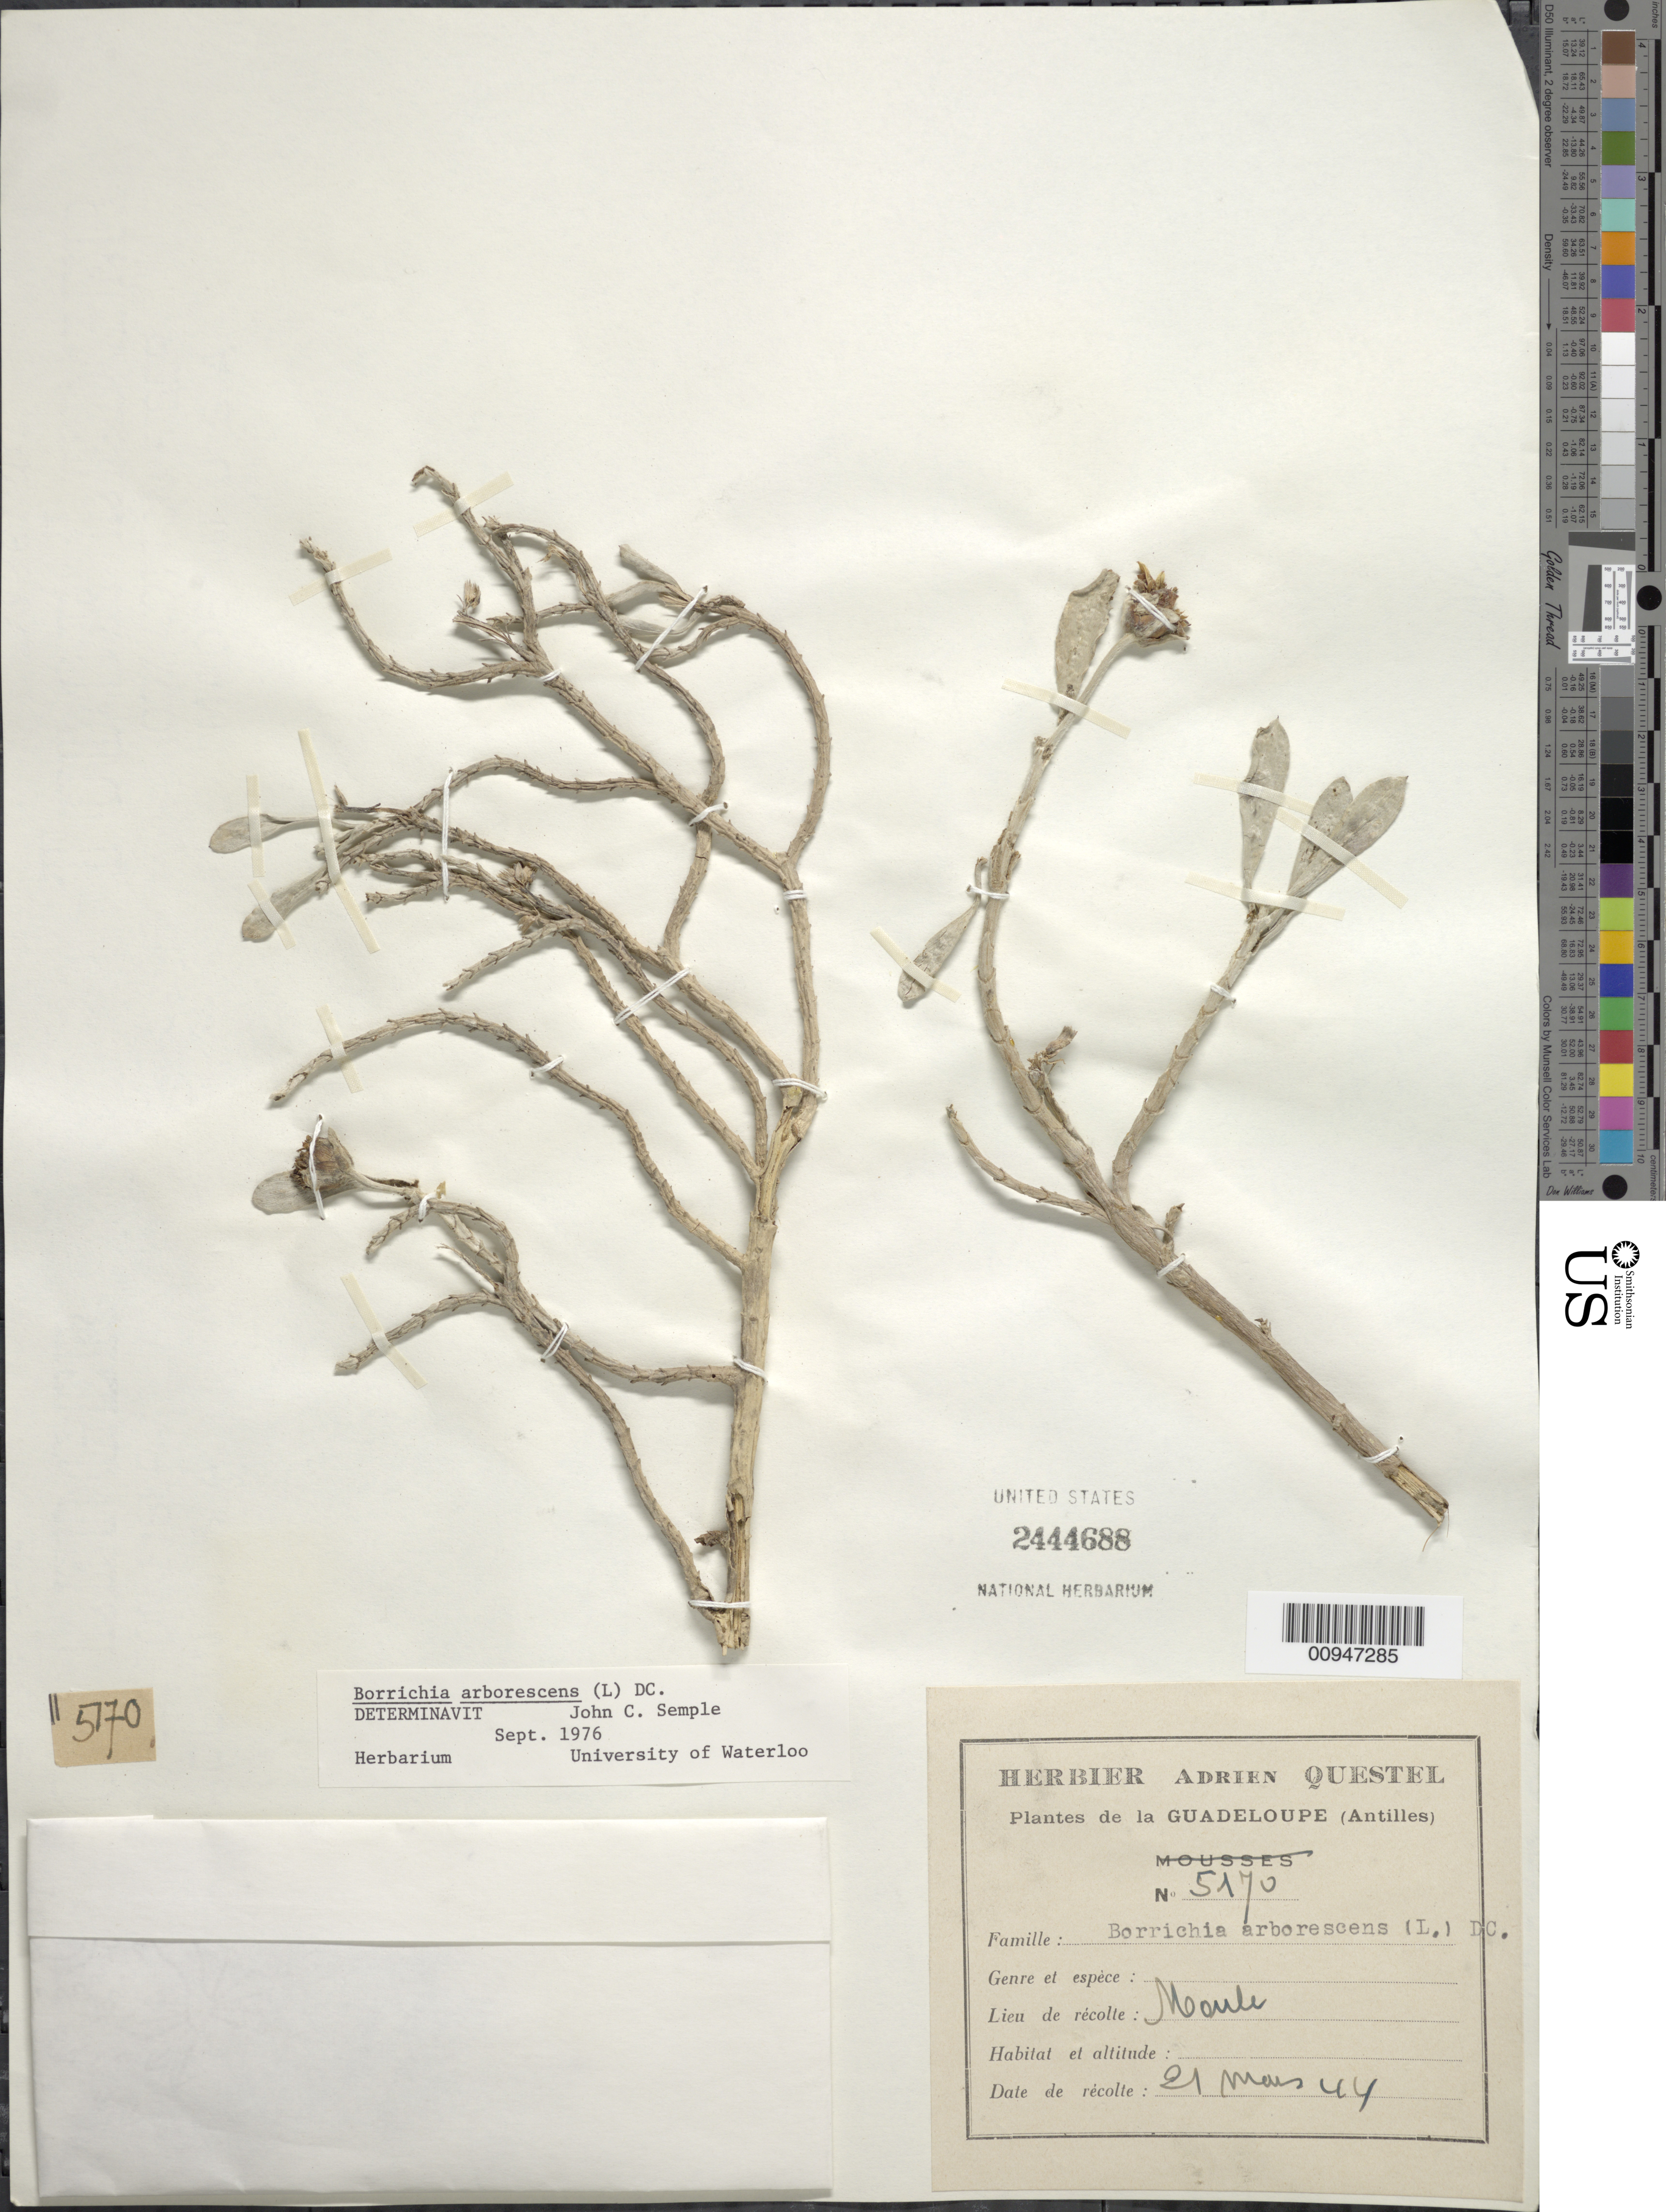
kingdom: Plantae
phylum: Tracheophyta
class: Magnoliopsida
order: Asterales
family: Asteraceae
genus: Borrichia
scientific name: Borrichia arborescens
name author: (L.) DC.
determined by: Semple, J. C.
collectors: A. Questel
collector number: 5170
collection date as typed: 21 Mar 1944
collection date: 1944-03-21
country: Guadeloupe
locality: Moule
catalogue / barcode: US 2444688